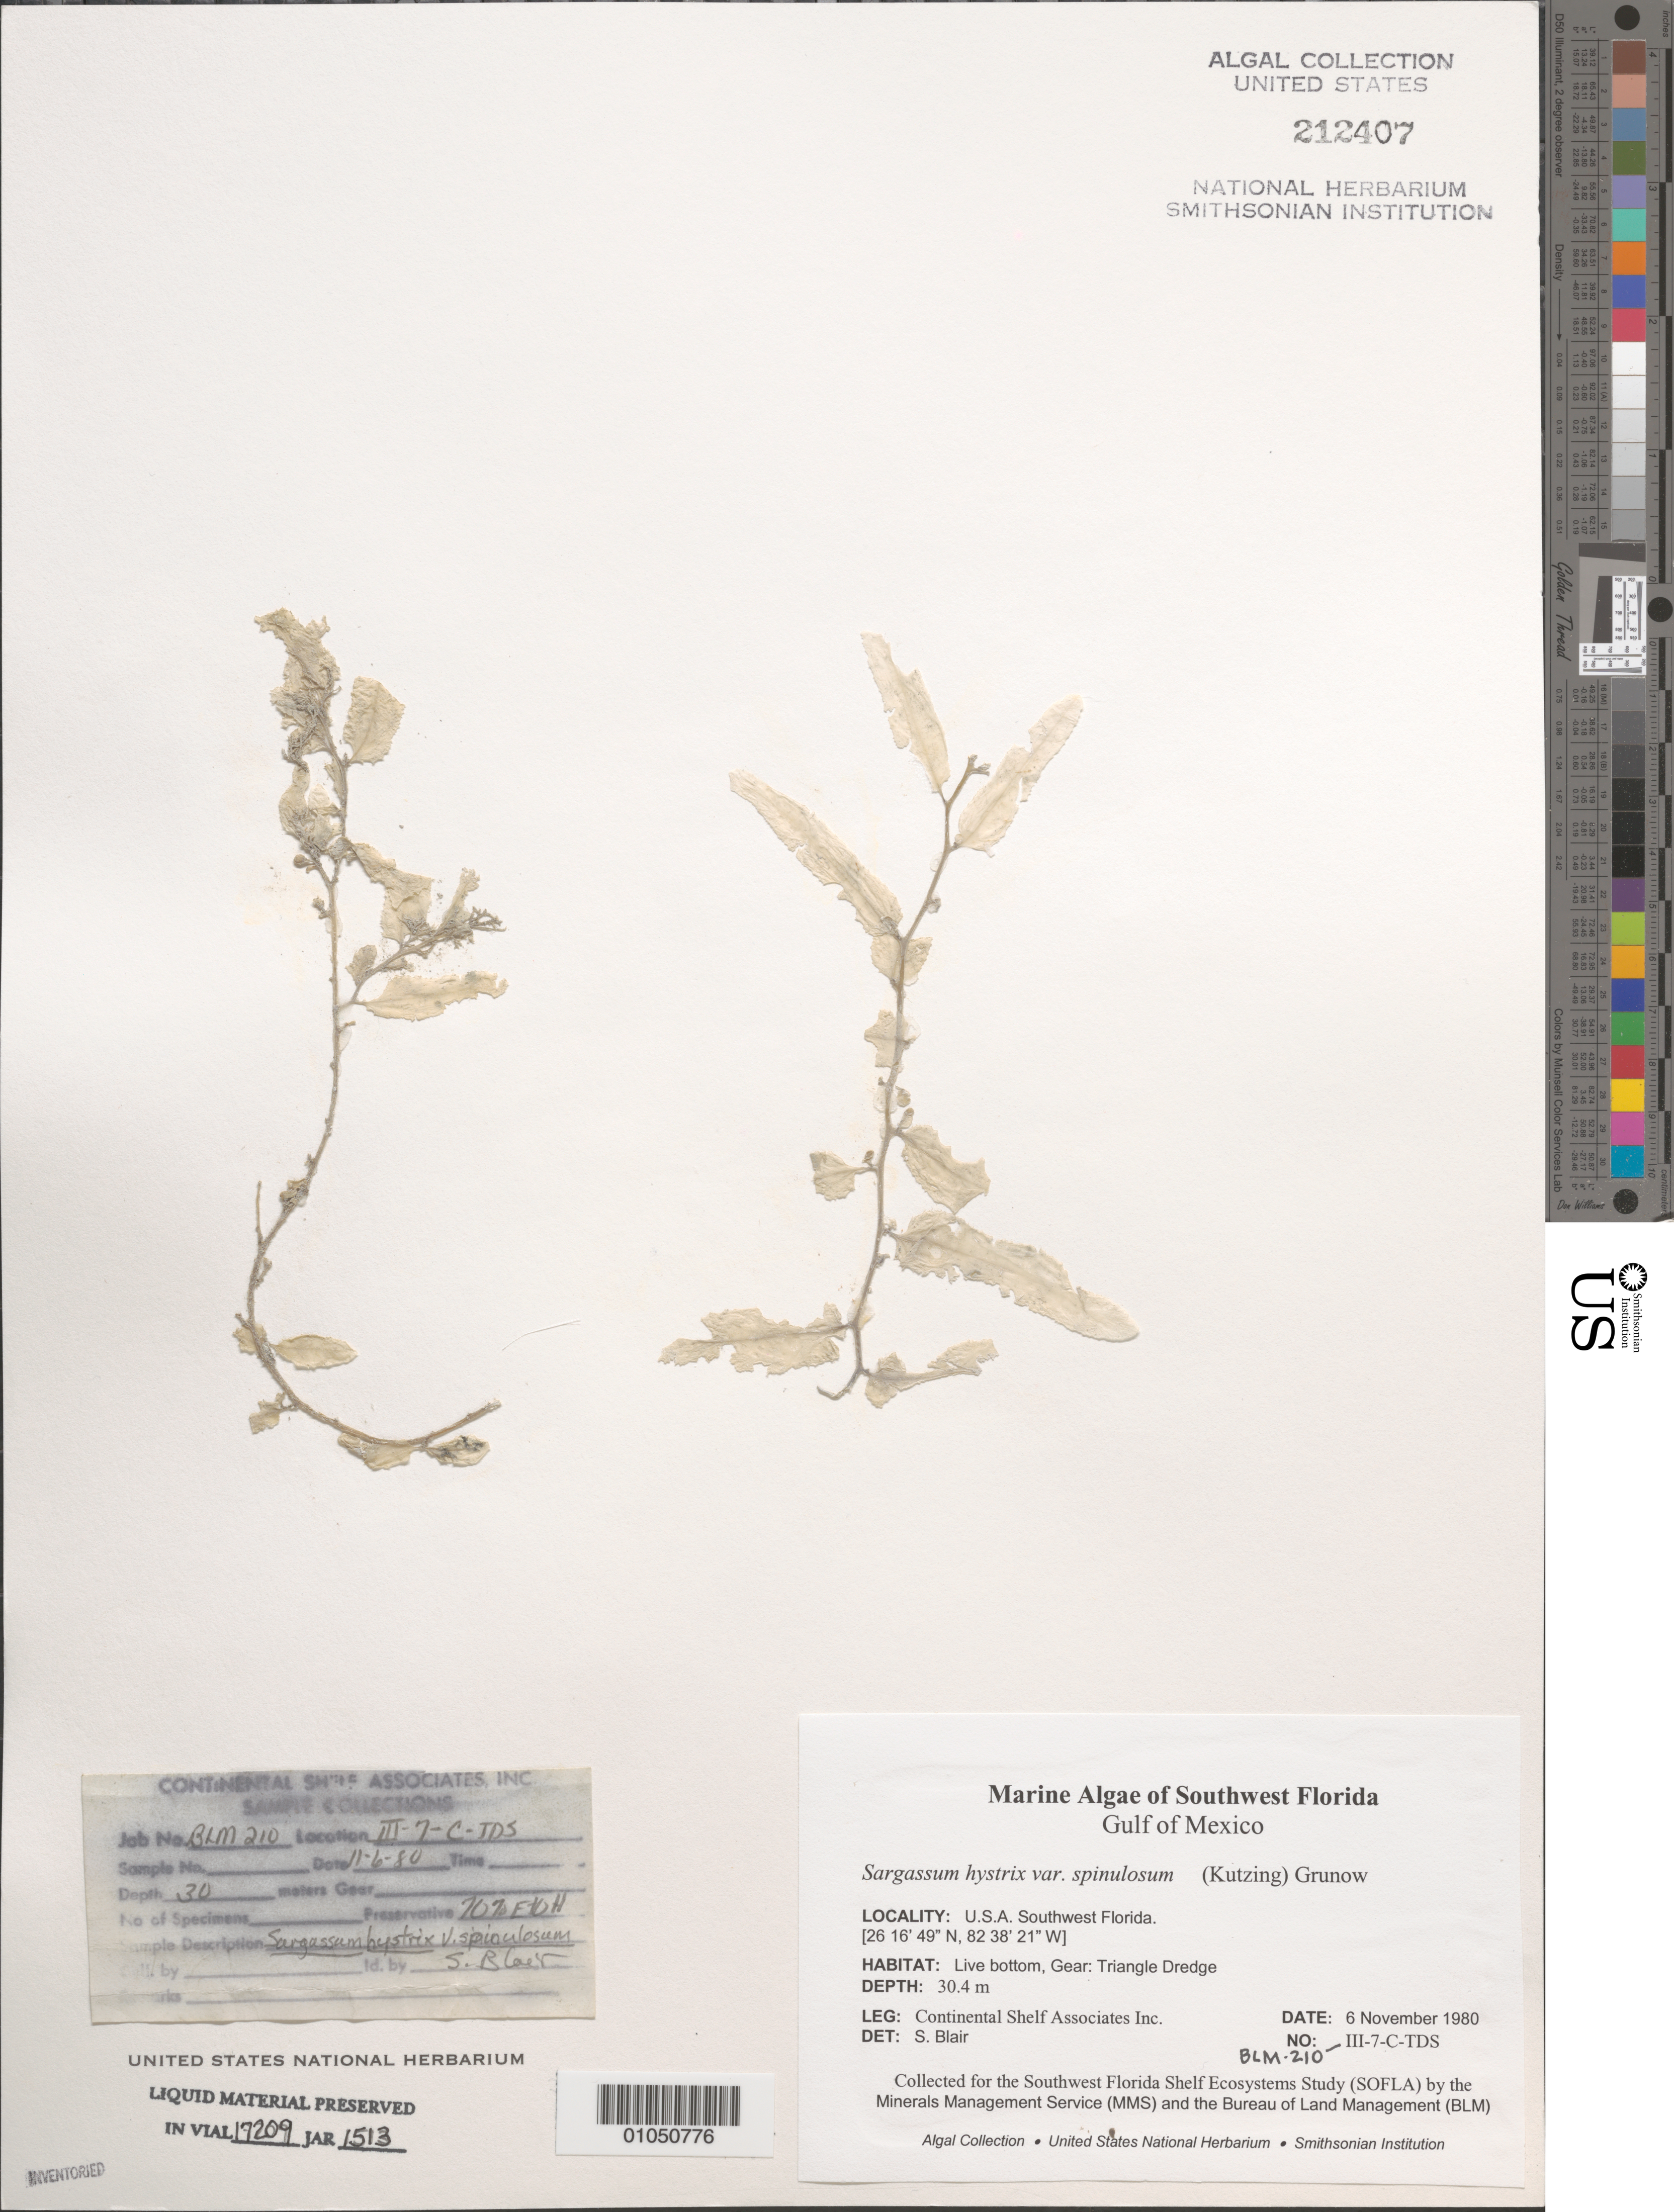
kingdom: Chromista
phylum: Ochrophyta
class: Phaeophyceae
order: Fucales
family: Sargassaceae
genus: Sargassum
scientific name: Sargassum hystrix var. spinulosum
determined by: Blair, S. M.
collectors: Continental Shelf Associates for the MMS/BLM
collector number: BLM-210-III-7-C-TDS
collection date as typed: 06 Nov 1980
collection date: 1980-11-06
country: United States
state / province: Florida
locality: Gulf of Mexico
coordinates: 26 16'49"N, 82 38'21"W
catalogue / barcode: US 212407